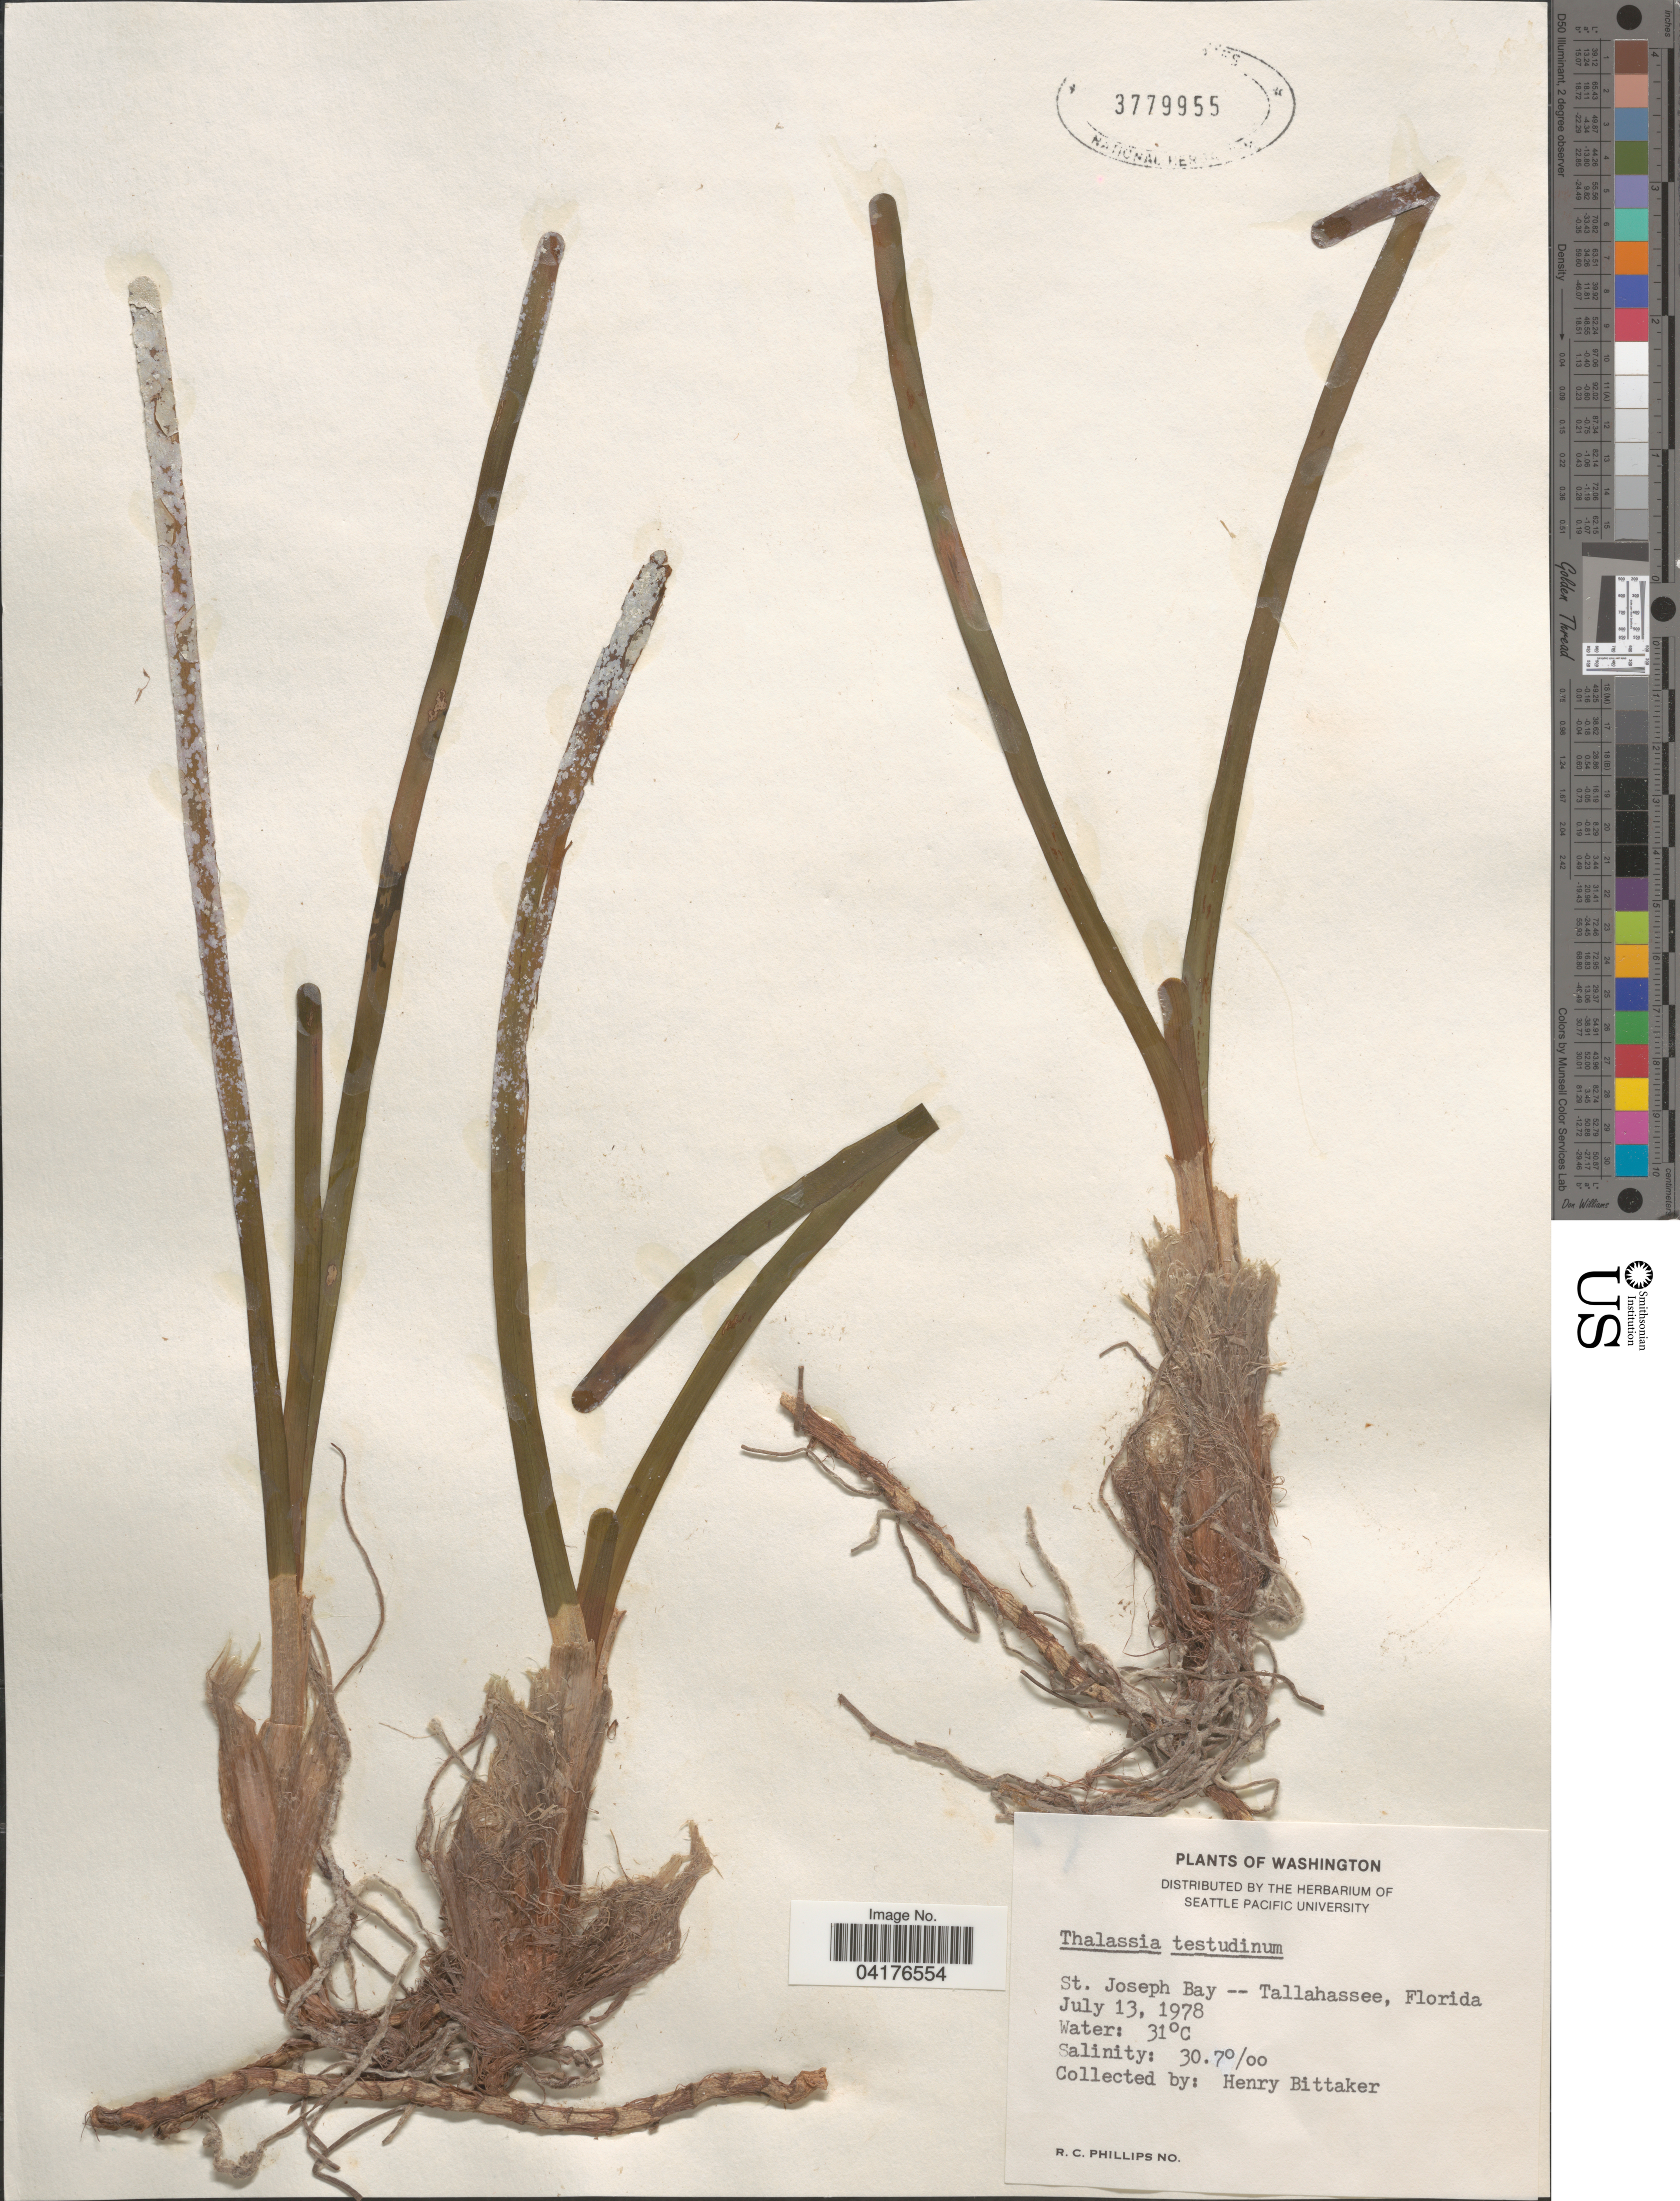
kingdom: Plantae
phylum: Tracheophyta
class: Liliopsida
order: Alismatales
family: Hydrocharitaceae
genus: Thalassia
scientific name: Thalassia testudinum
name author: Banks & Sol. ex K.D. Koenig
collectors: H. Bittaker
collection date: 1978-07-13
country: United States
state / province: Florida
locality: St. Joseph Bay -- Tallahassee.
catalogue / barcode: US 3779955